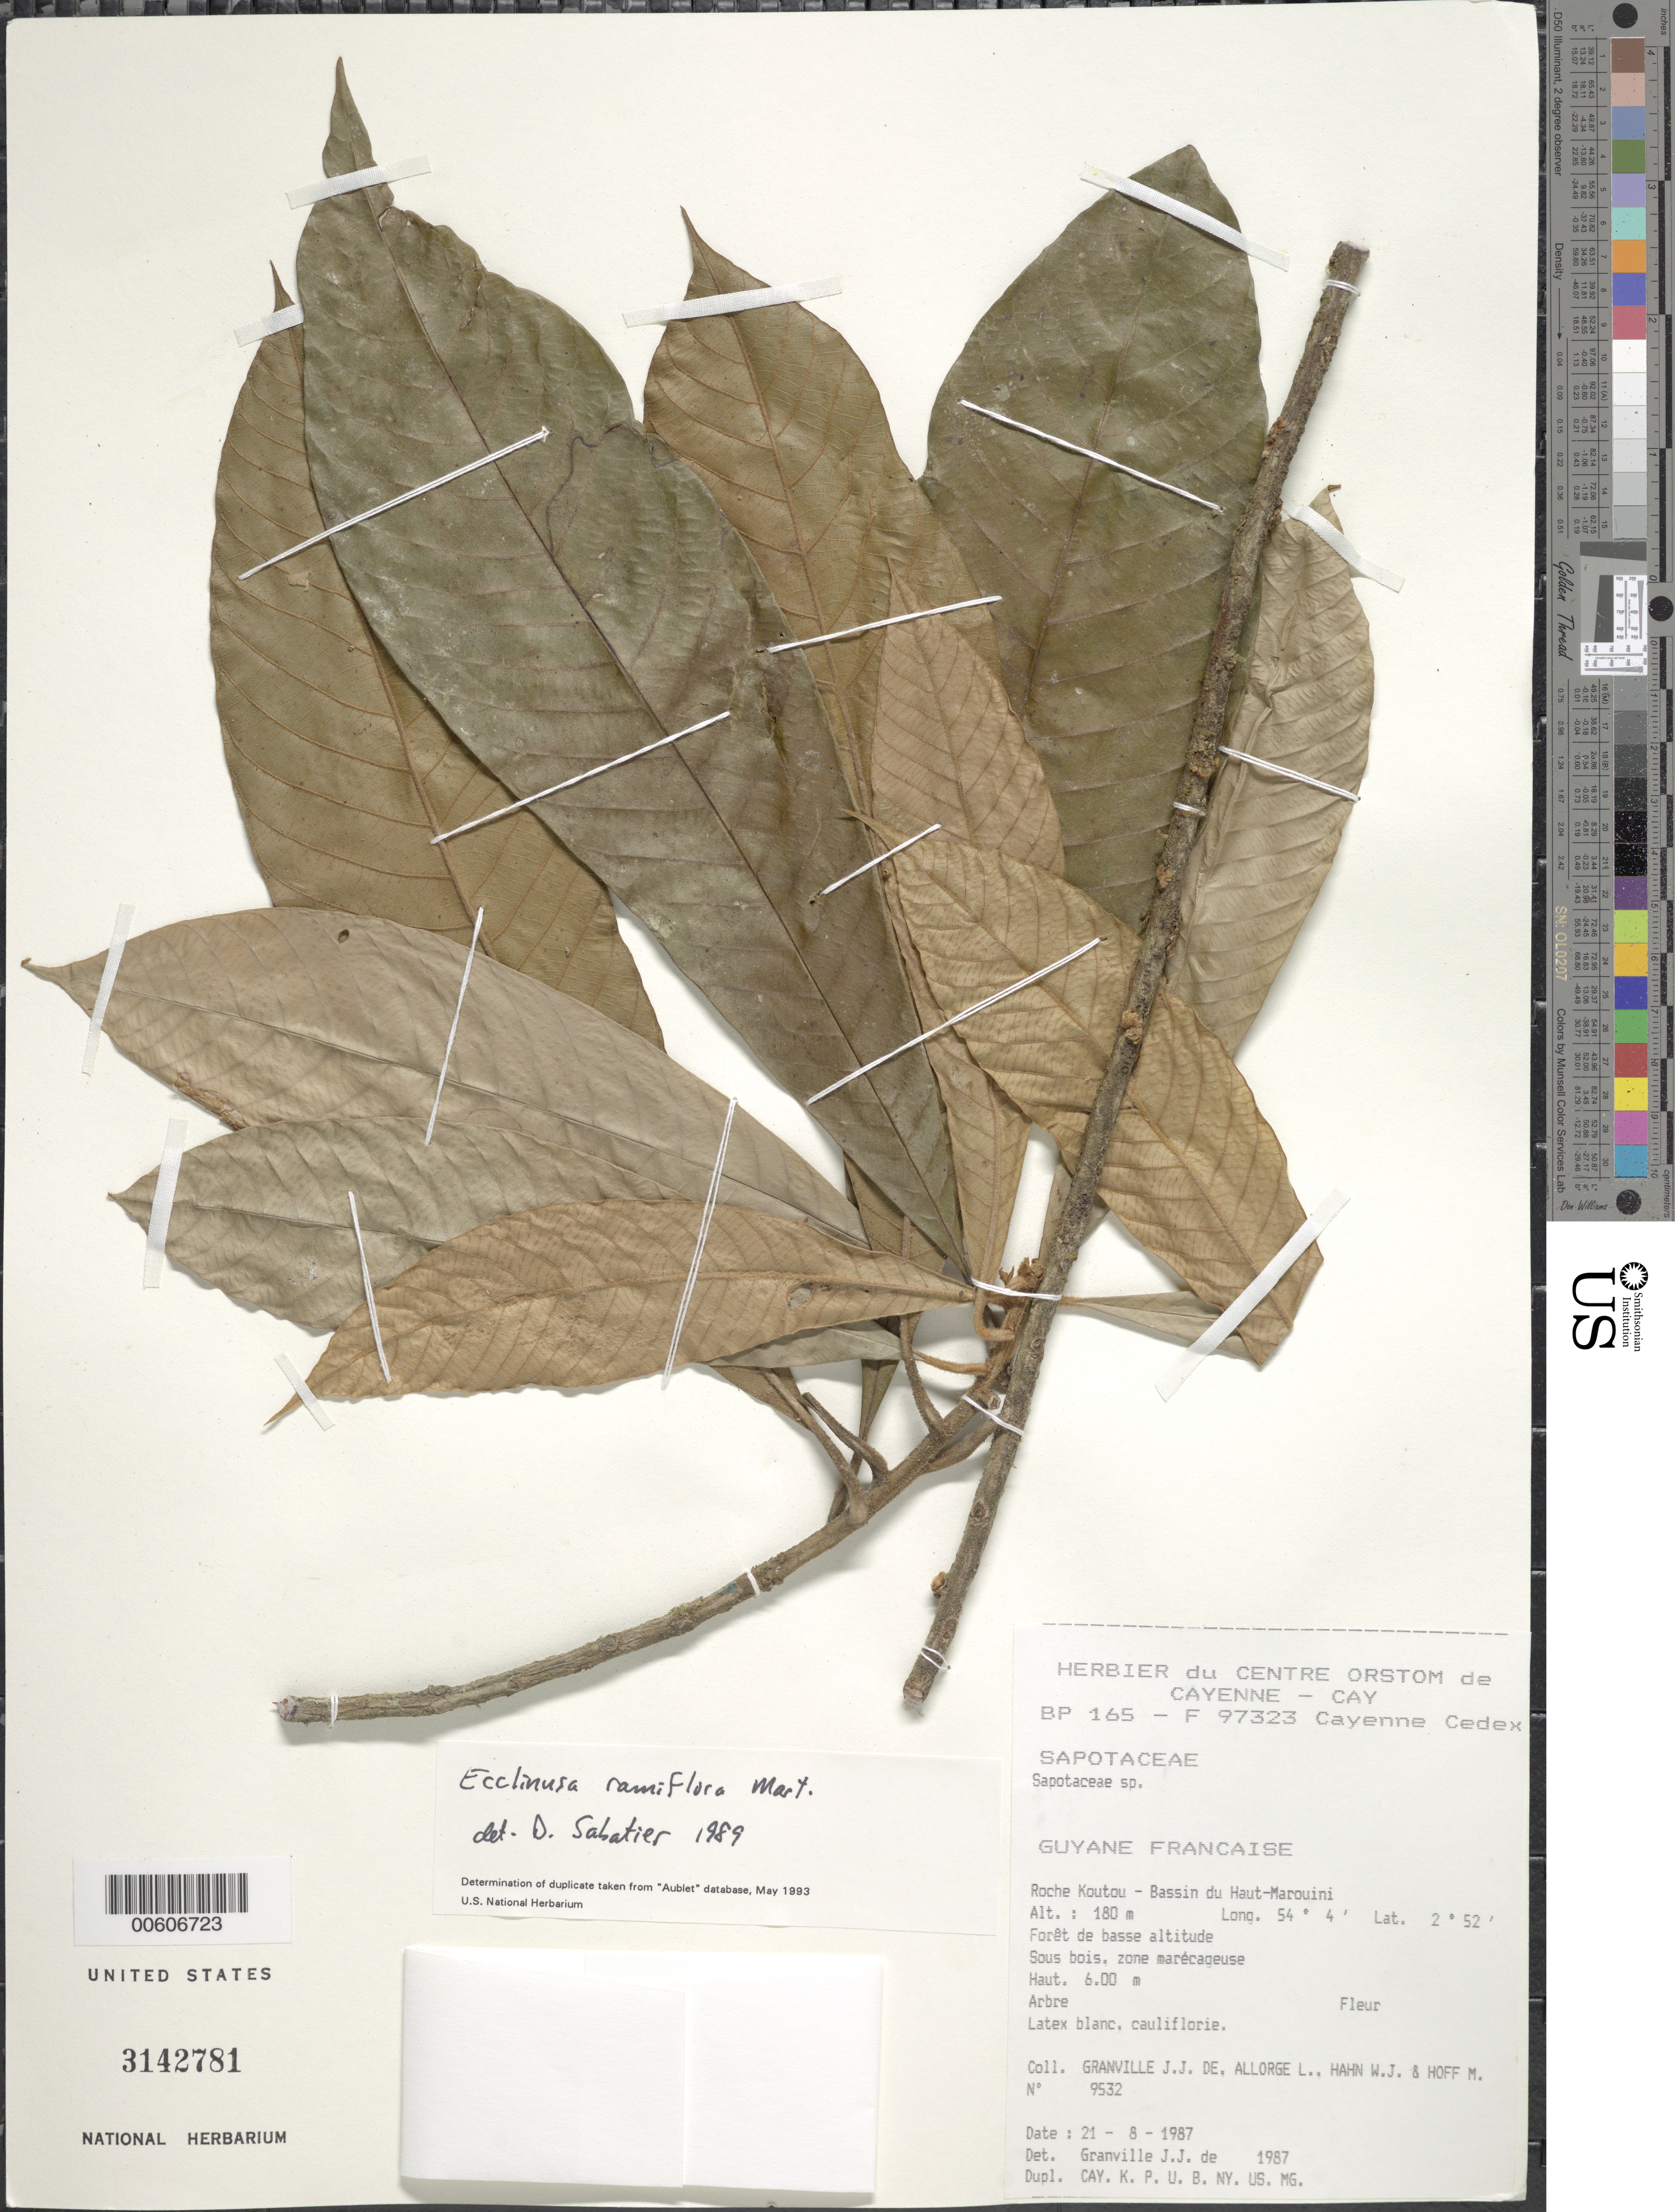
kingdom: Plantae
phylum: Tracheophyta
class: Magnoliopsida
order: Ericales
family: Sapotaceae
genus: Ecclinusa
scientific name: Ecclinusa ramiflora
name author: Mart.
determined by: Sabatier, D.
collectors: J.-J. de Granville, L. Allorge, W. J. Hahn & M. Hoff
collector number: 9532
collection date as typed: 21-Aug-87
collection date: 1987-08-21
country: French Guiana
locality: Roche Koutou, Bassin du Haut-Marouini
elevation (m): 180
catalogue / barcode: US 3142781